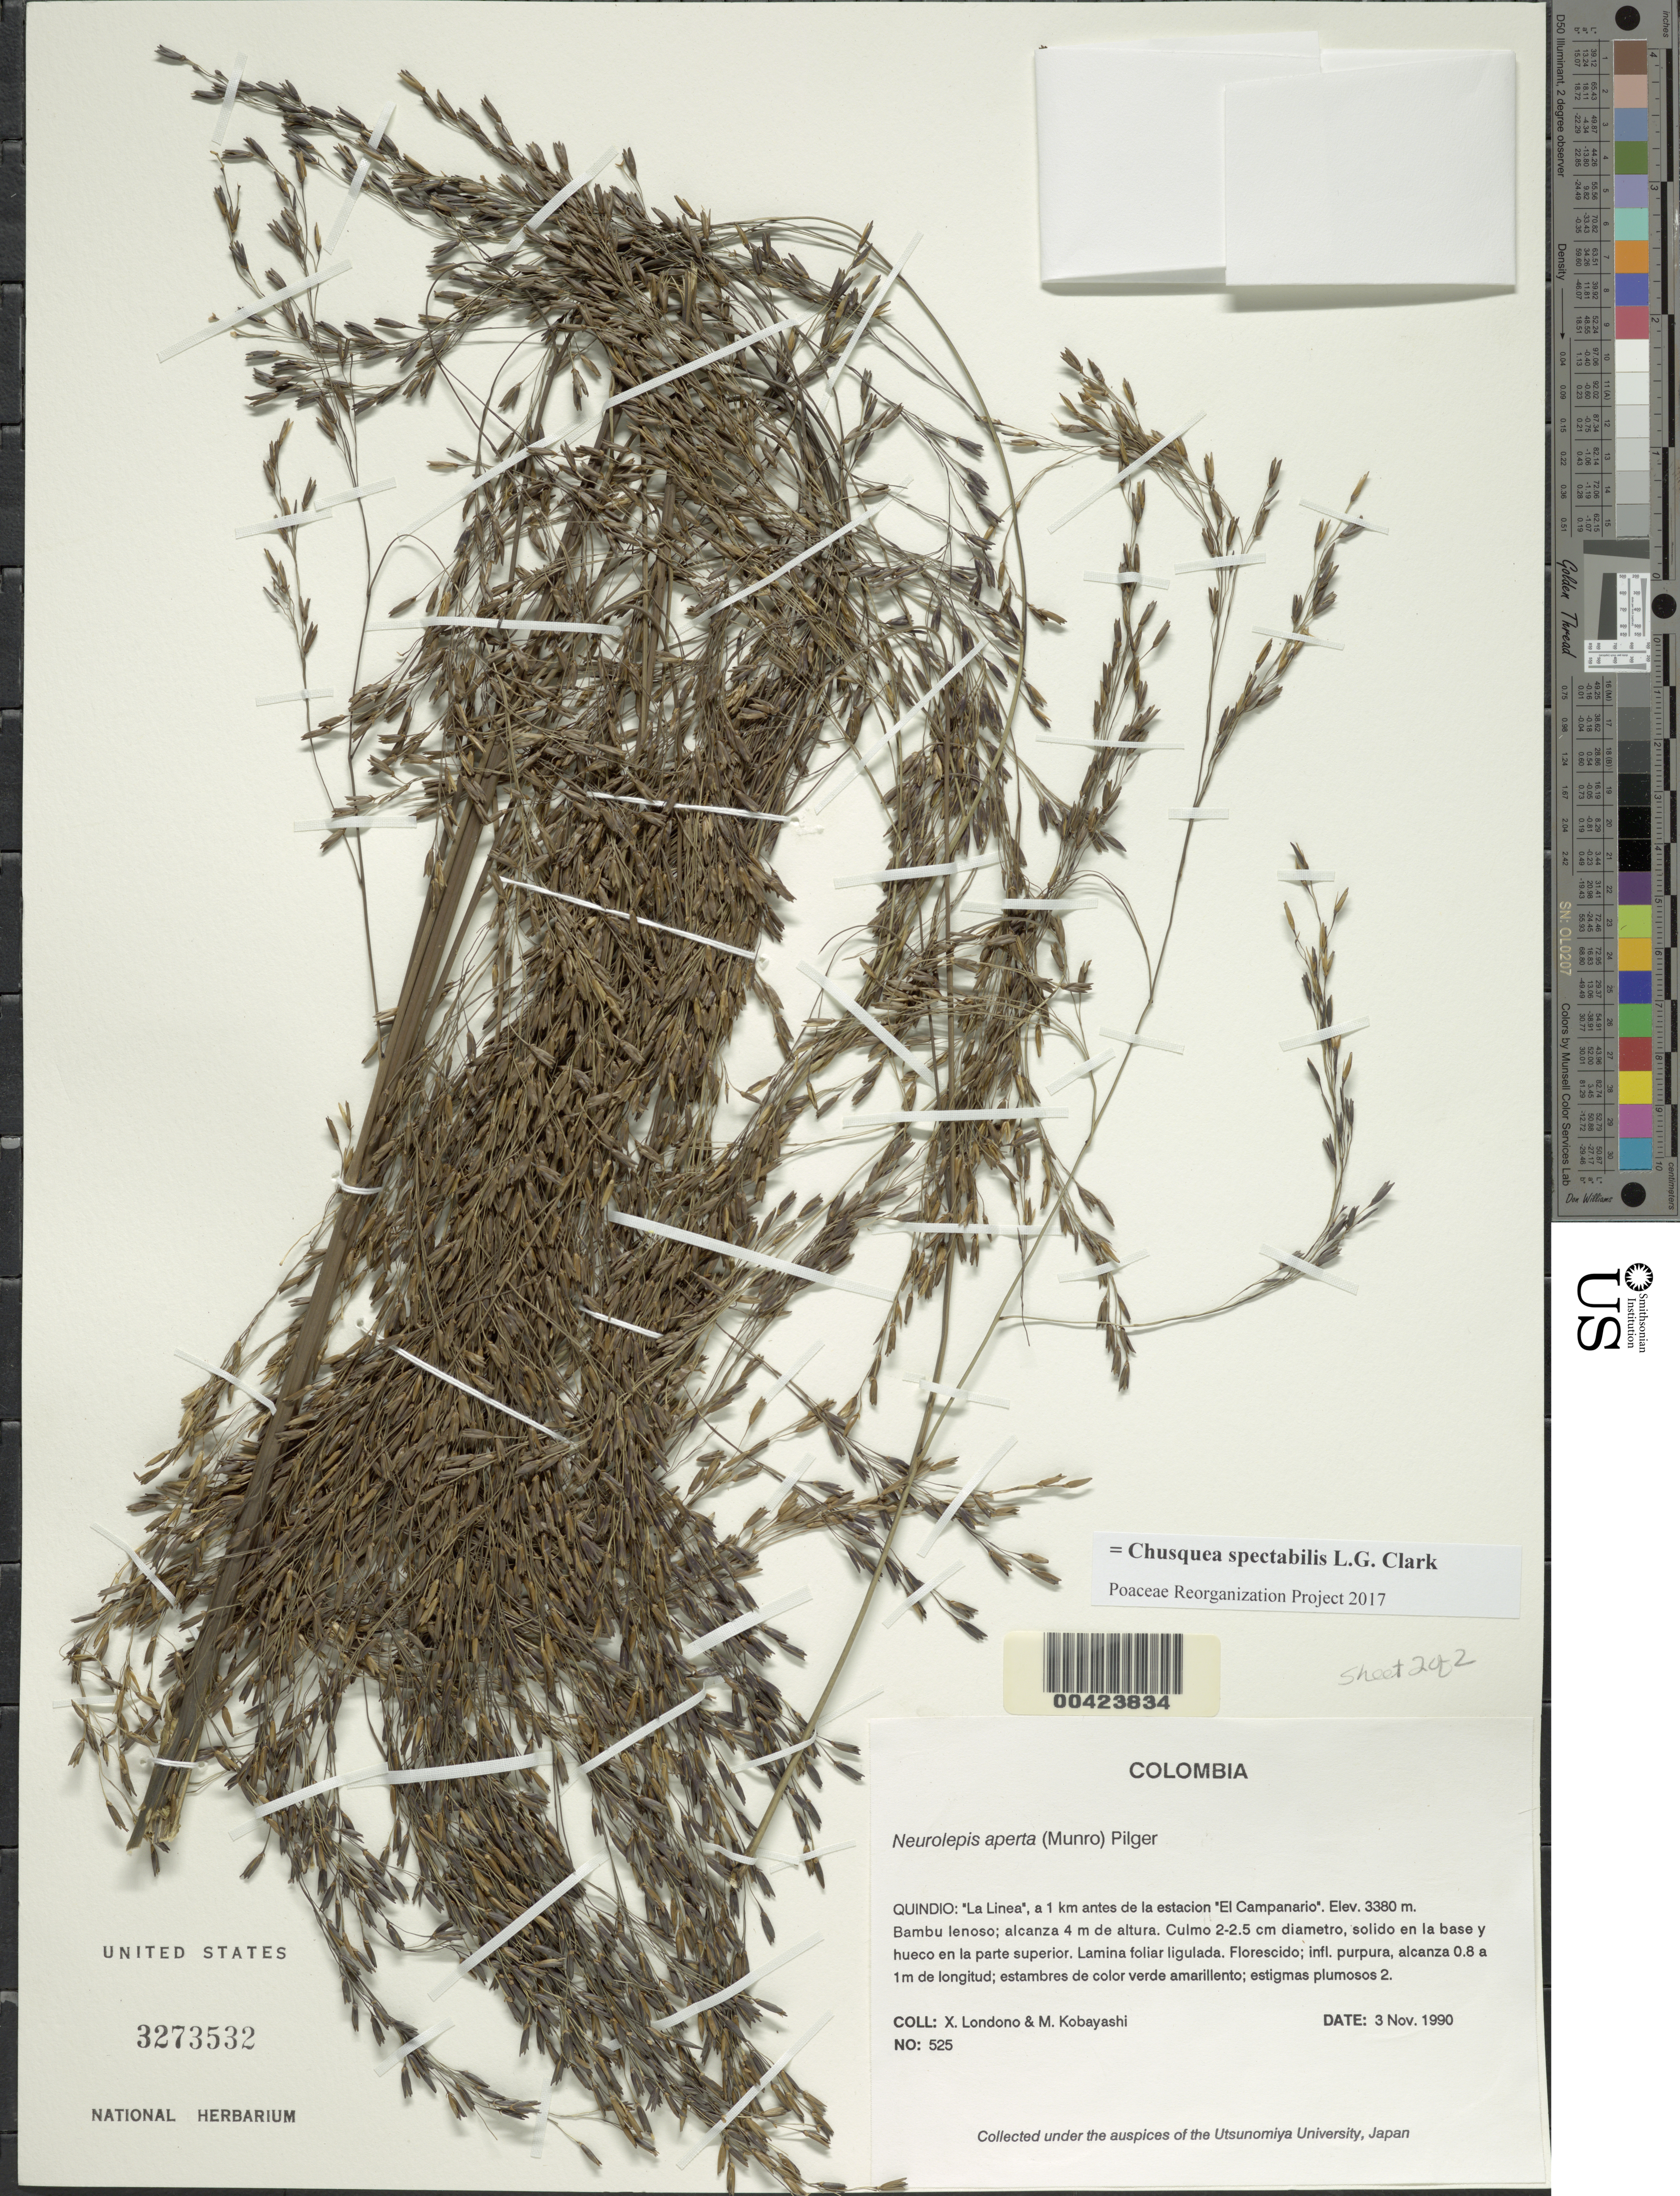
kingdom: Plantae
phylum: Tracheophyta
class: Liliopsida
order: Poales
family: Poaceae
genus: Chusquea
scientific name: Chusquea spectabilis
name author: L.G. Clark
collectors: X. Londoño & M. Kobayashi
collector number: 525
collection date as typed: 03 Nov 1990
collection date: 1990-11-03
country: Colombia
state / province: Quindío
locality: "la linea" a 1 km antes de la estacion "el Campanario"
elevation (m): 3380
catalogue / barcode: US 3273532